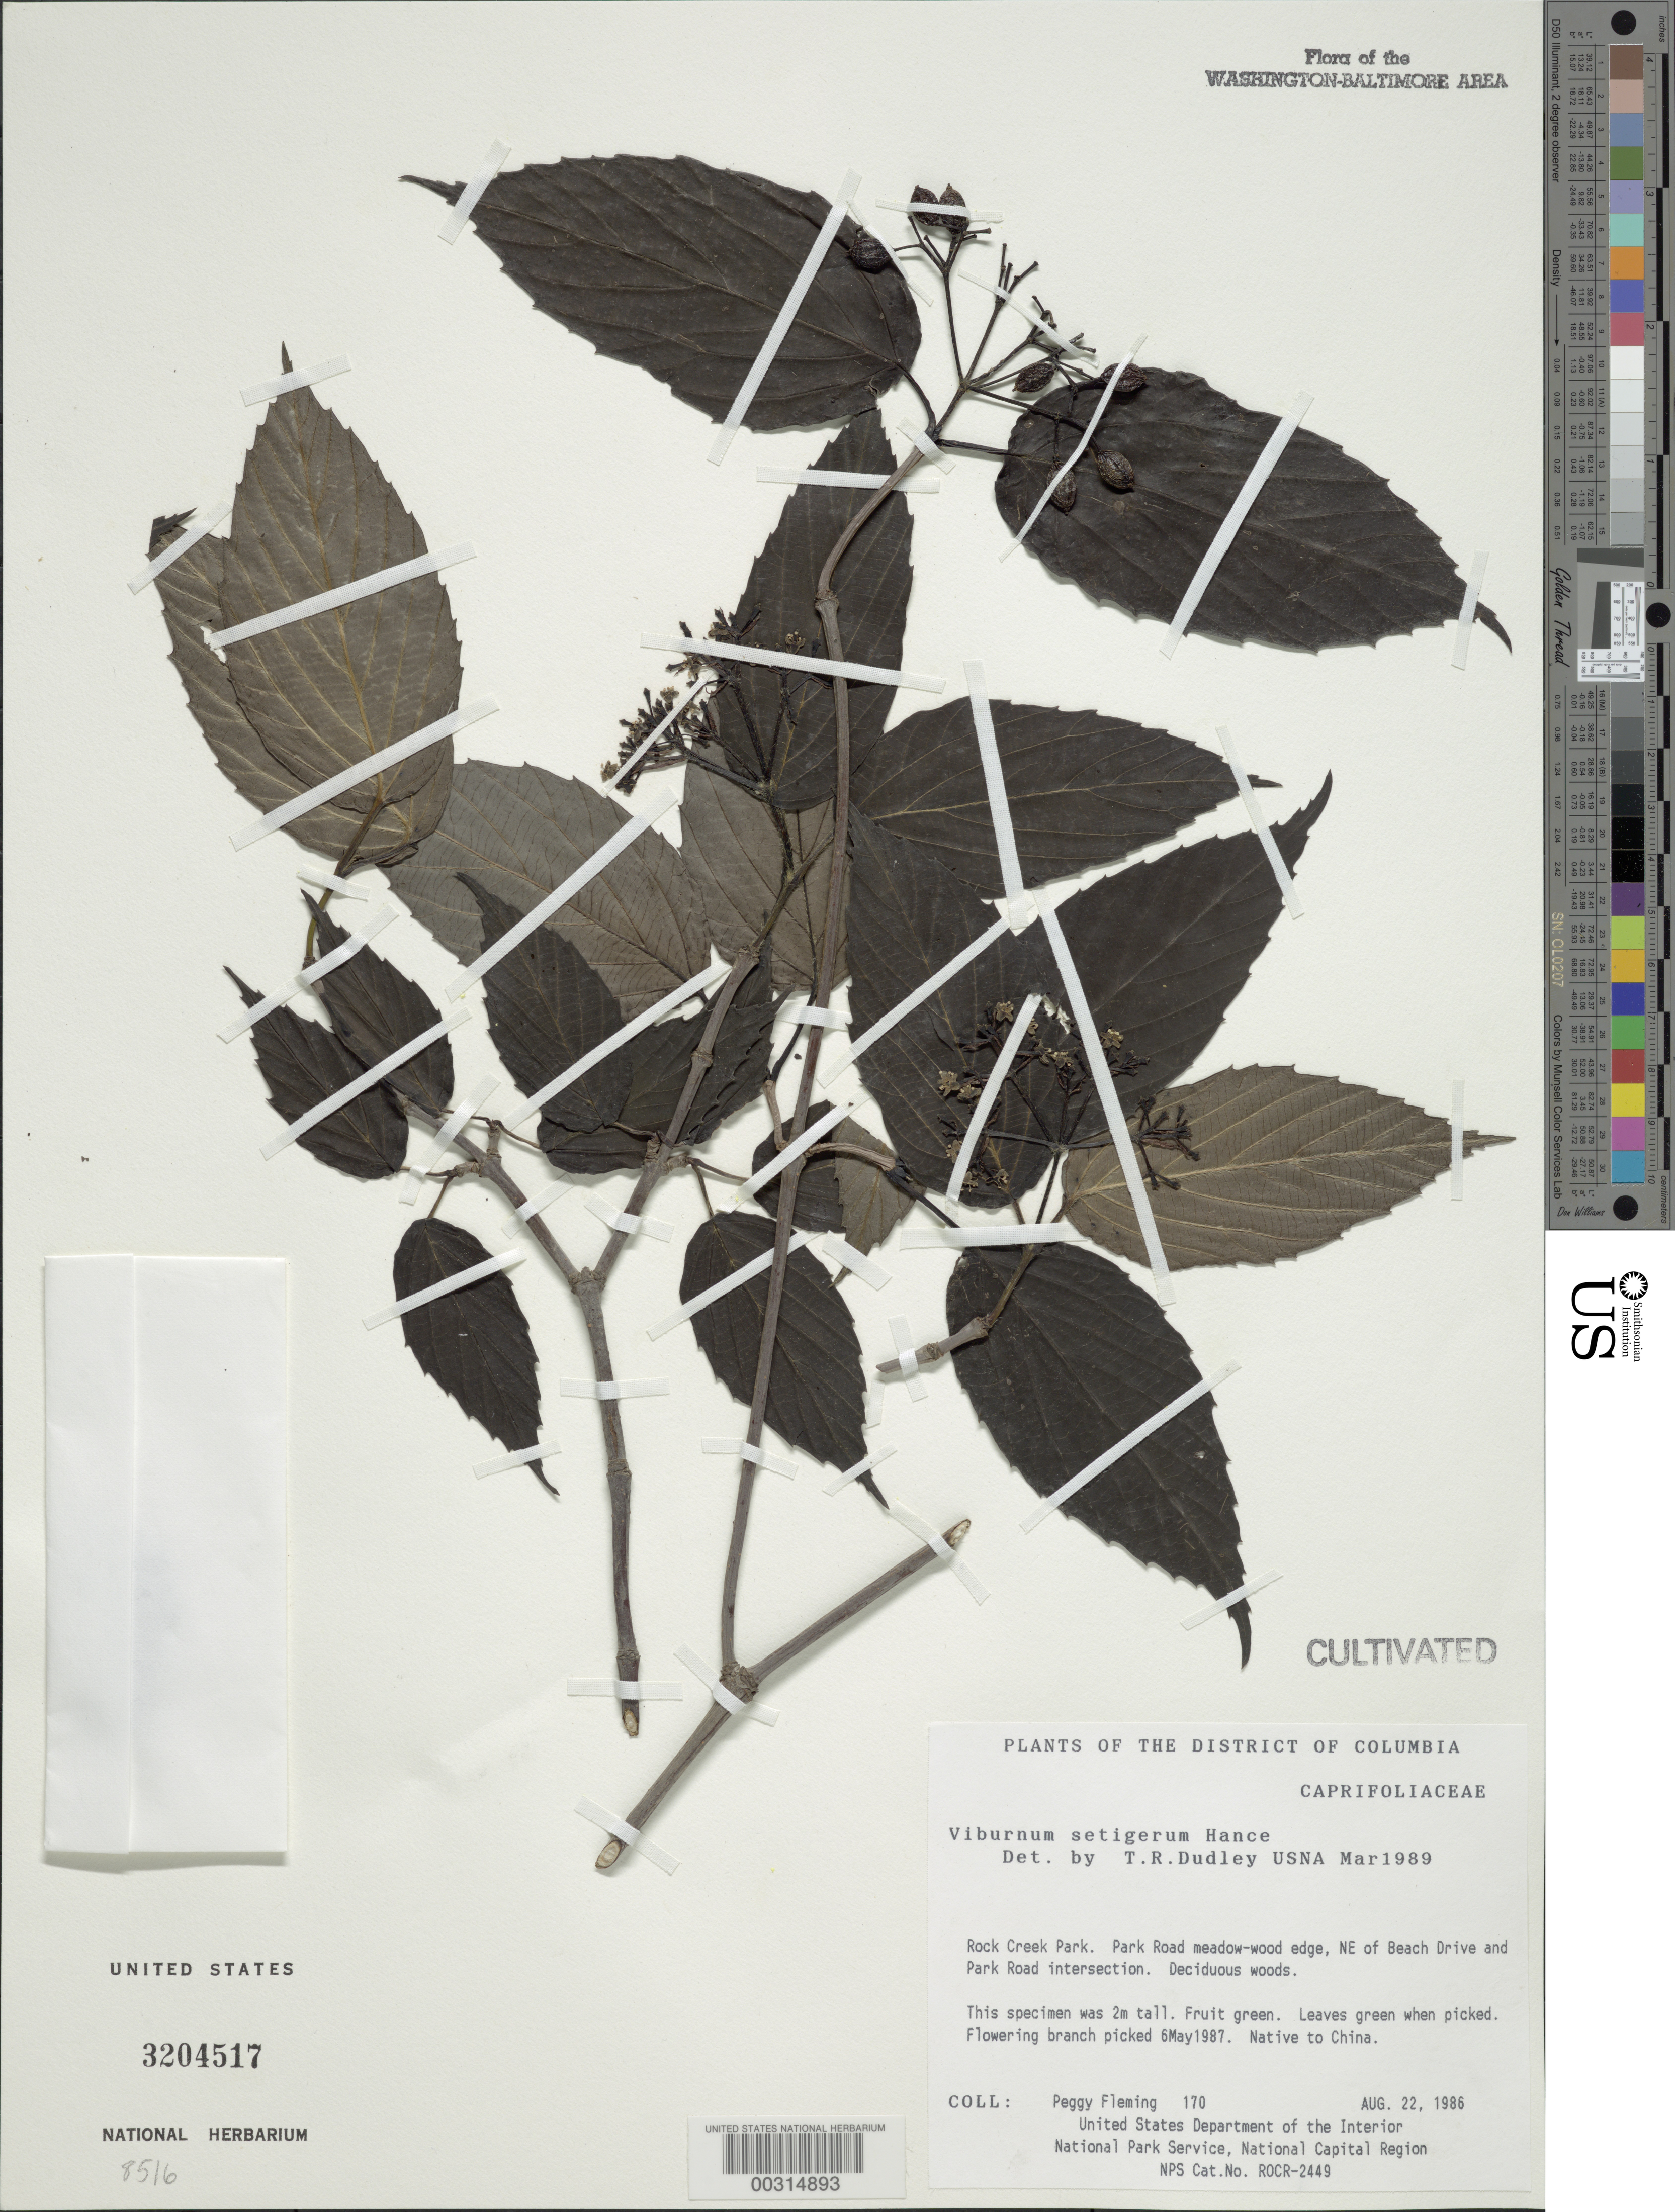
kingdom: Plantae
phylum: Tracheophyta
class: Magnoliopsida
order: Dipsacales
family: Viburnaceae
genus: Viburnum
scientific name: Viburnum setigerum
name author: Hance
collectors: P. Fleming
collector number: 170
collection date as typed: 22 Aug 1986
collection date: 1986-08-22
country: United States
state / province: District of Columbia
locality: Rock Creek Park, Park Road meadow wood edge, NE of Beach Dr. and Park Road intersection Rock Creek Park & vicinity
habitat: Deciduous woods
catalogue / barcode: US 3204517